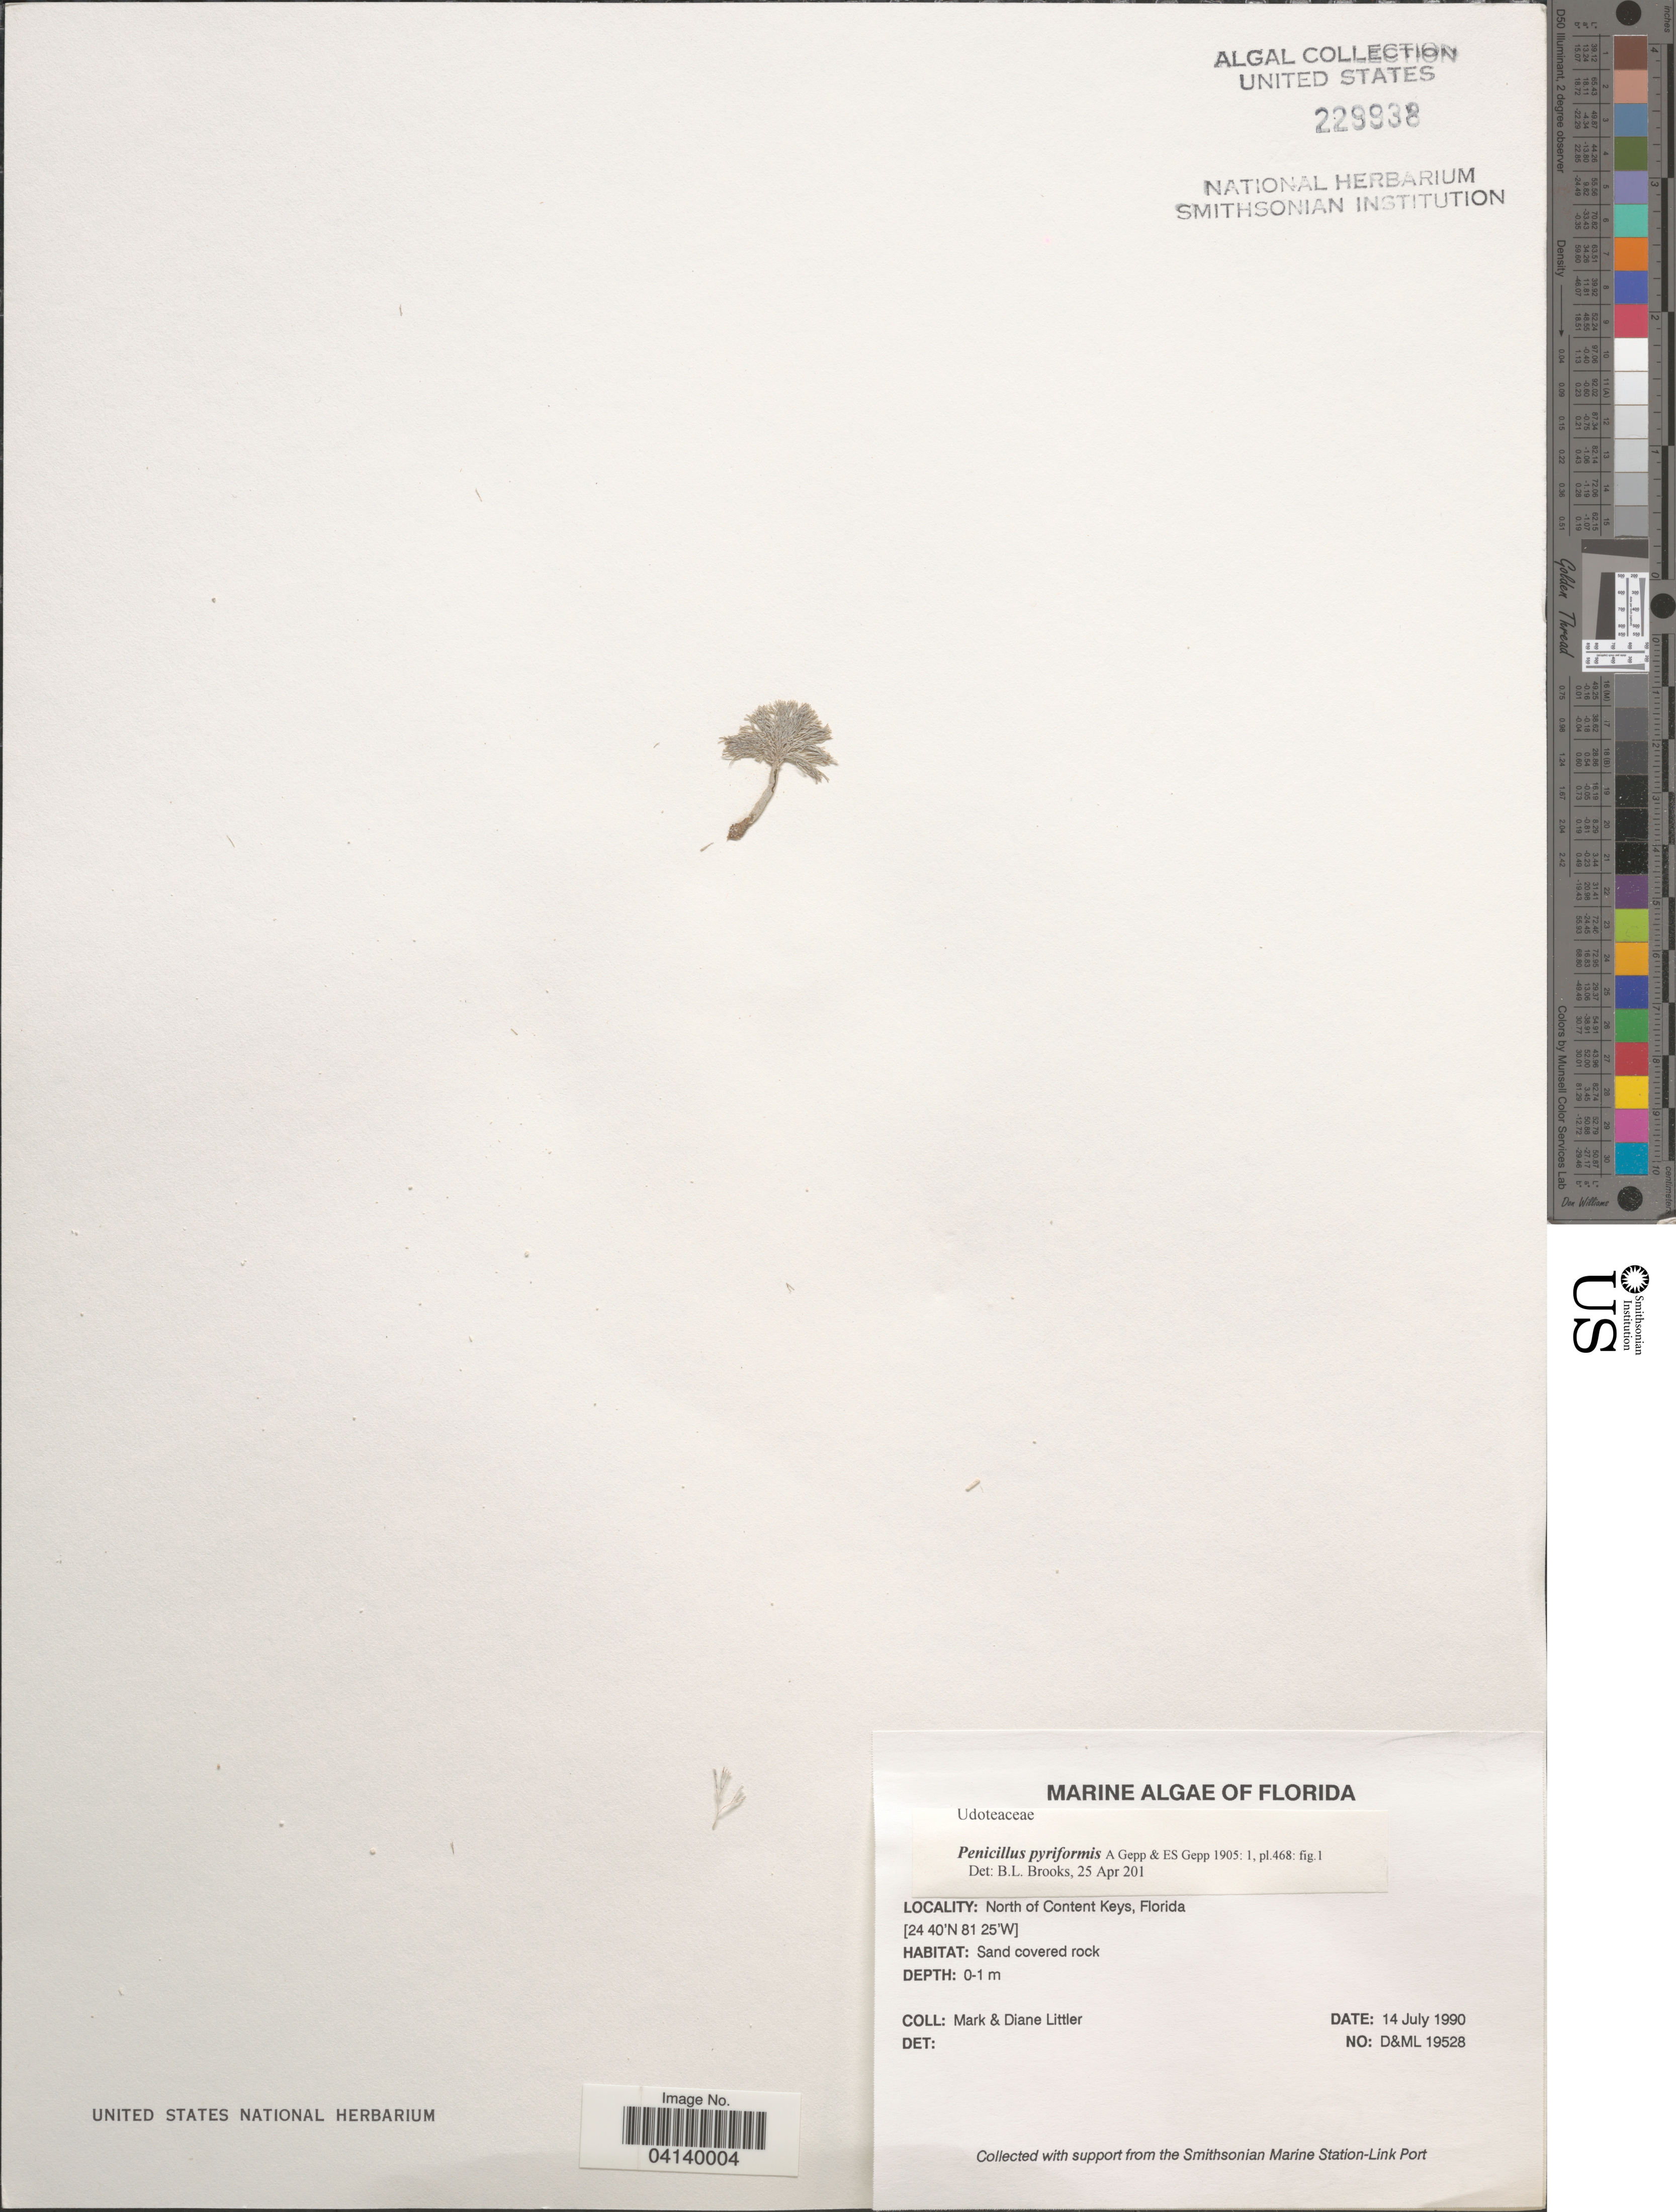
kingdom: Plantae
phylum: Chlorophyta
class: Ulvophyceae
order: Bryopsidales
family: Udoteaceae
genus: Penicillus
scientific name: Penicillus pyriformis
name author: A. Gepp & E. Gepp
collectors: M. Littler & D. S. Littler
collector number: D&ML19528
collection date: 1990-07-14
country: United States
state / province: Florida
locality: North of Content Keys.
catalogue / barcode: US 229938